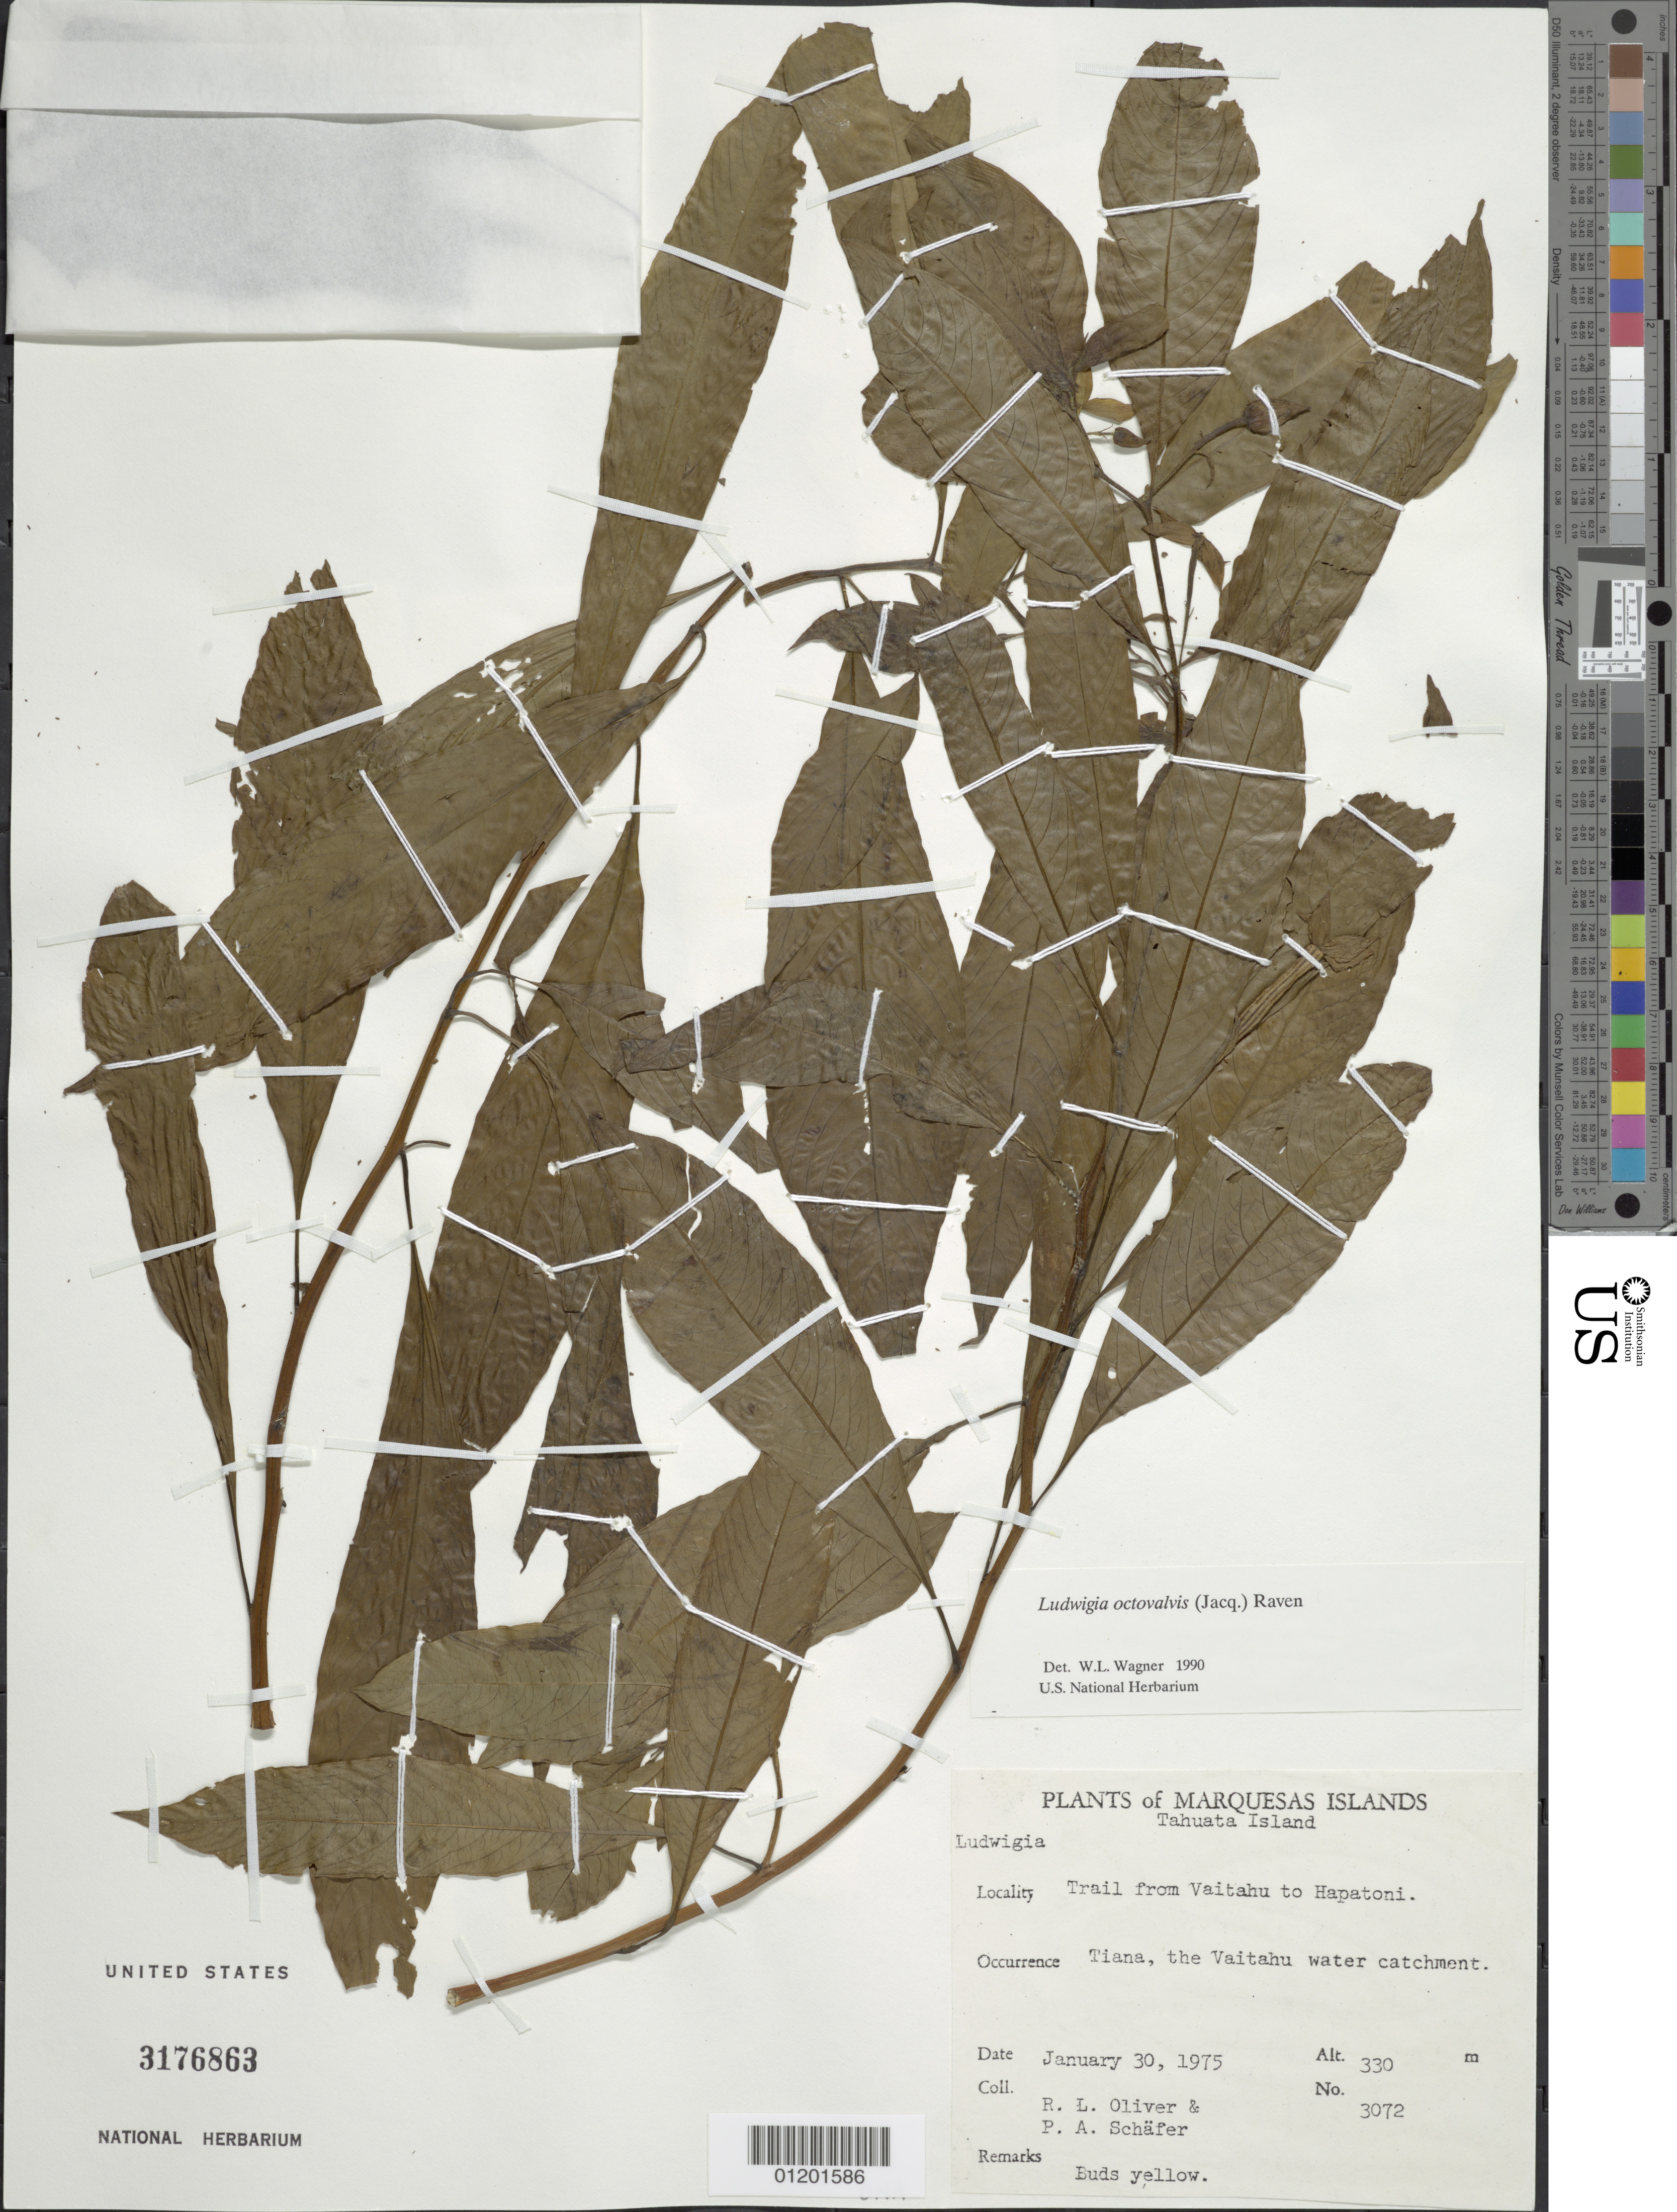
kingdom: Plantae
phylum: Tracheophyta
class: Magnoliopsida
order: Myrtales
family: Onagraceae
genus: Ludwigia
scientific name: Ludwigia octovalvis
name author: (Jacq.) P.H. Raven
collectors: R. L. Oliver & P. A. Schäfer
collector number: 3072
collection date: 1975-01-30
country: French Polynesia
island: Tahuata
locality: Tiana, trail from Vaitahu to Hapatoni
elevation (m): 330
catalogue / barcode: US 3176863